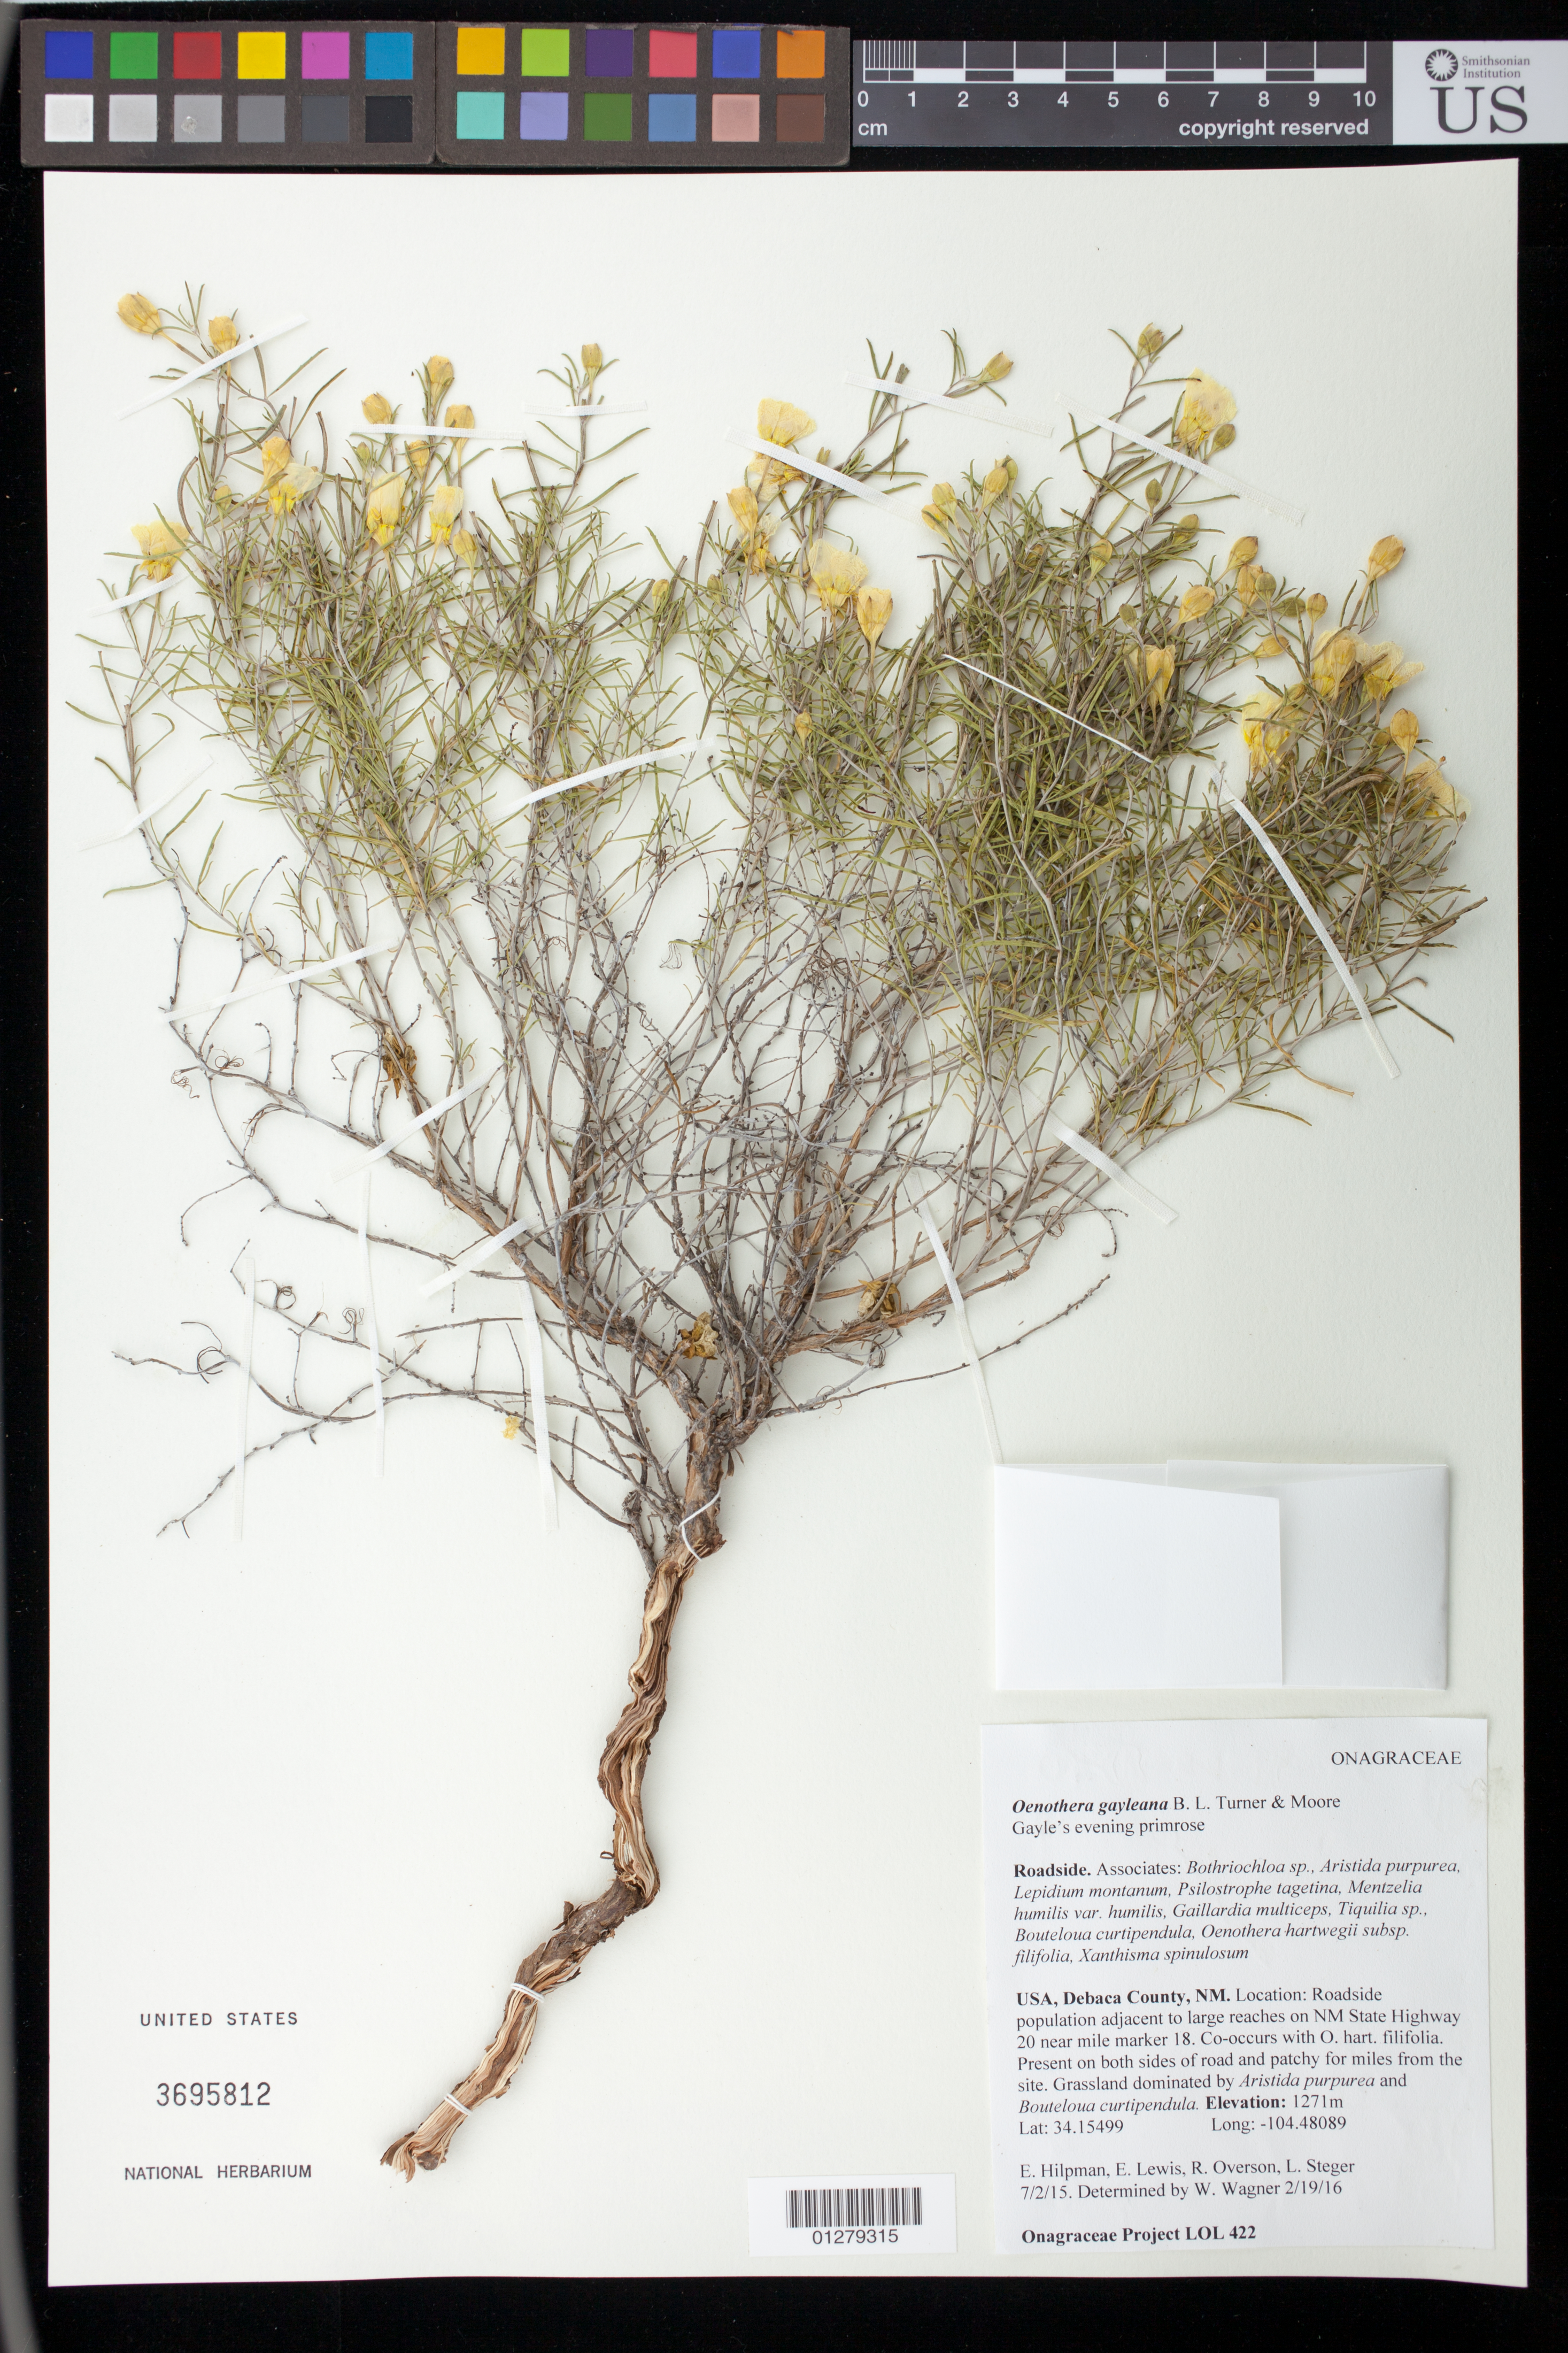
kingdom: Plantae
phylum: Tracheophyta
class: Magnoliopsida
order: Myrtales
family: Onagraceae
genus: Oenothera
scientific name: Oenothera gayleana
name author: B.L. Turner & Moore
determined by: Wagner, W. L., (BOT), Smithsonian Institution - National Museum of Natural History (UNITED STATES)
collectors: E. Hilpman, E. Lewis, L. Steger & R. Overson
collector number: LOL 422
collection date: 2015-07-02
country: United States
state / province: New Mexico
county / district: De Baca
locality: Roadside population adjacent to large reaches on NM State Highway 20 near mile marker 18. Co-occurs with O. hart filifolia. Present on both sides of the road and patchy for miles from the site.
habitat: Grassland dominated by Aristida purpurea and Bouteloua curtipendula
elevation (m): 1271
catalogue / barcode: US 3695812